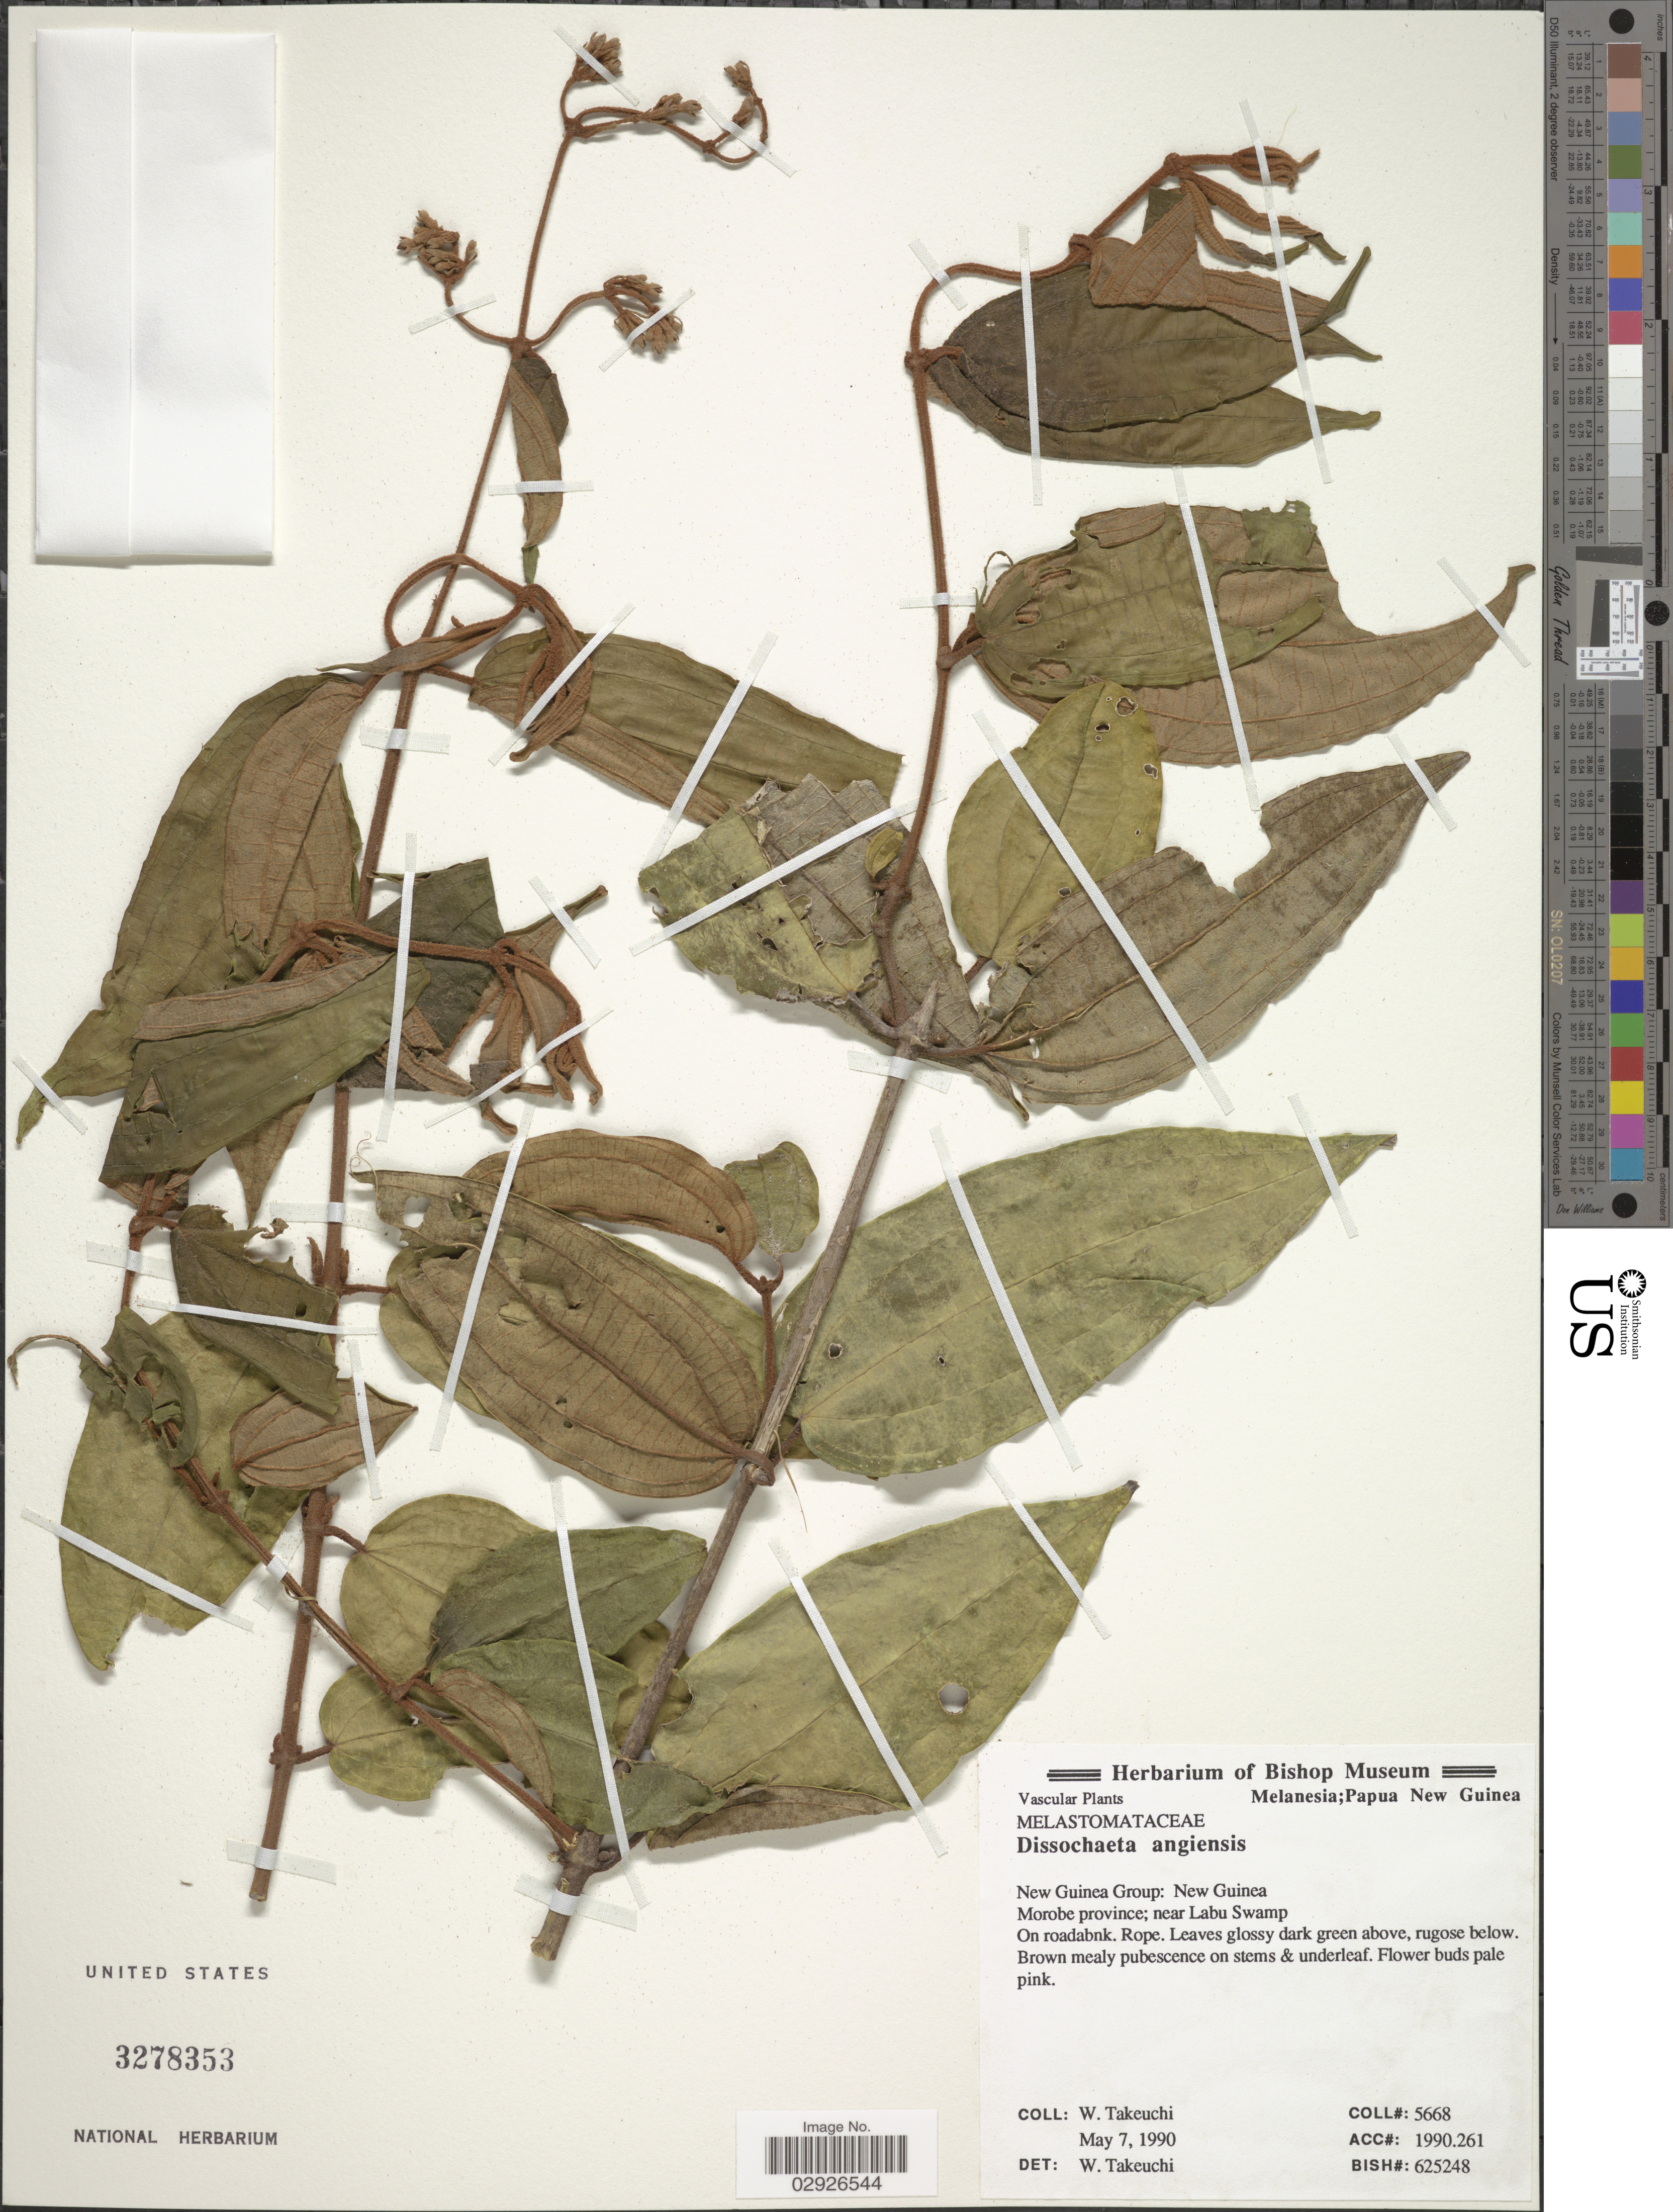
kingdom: Plantae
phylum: Tracheophyta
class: Magnoliopsida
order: Myrtales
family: Melastomataceae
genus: Dissochaeta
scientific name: Dissochaeta angiensis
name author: Kaneh. & Hatus. ex Ohwi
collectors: W. Takeuchi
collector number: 5668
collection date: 1990-05-07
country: Papua New Guinea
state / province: Morobe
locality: New Guinea Group: New Guinea. Morobe province; near Labu Swamp.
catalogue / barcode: US 3278353